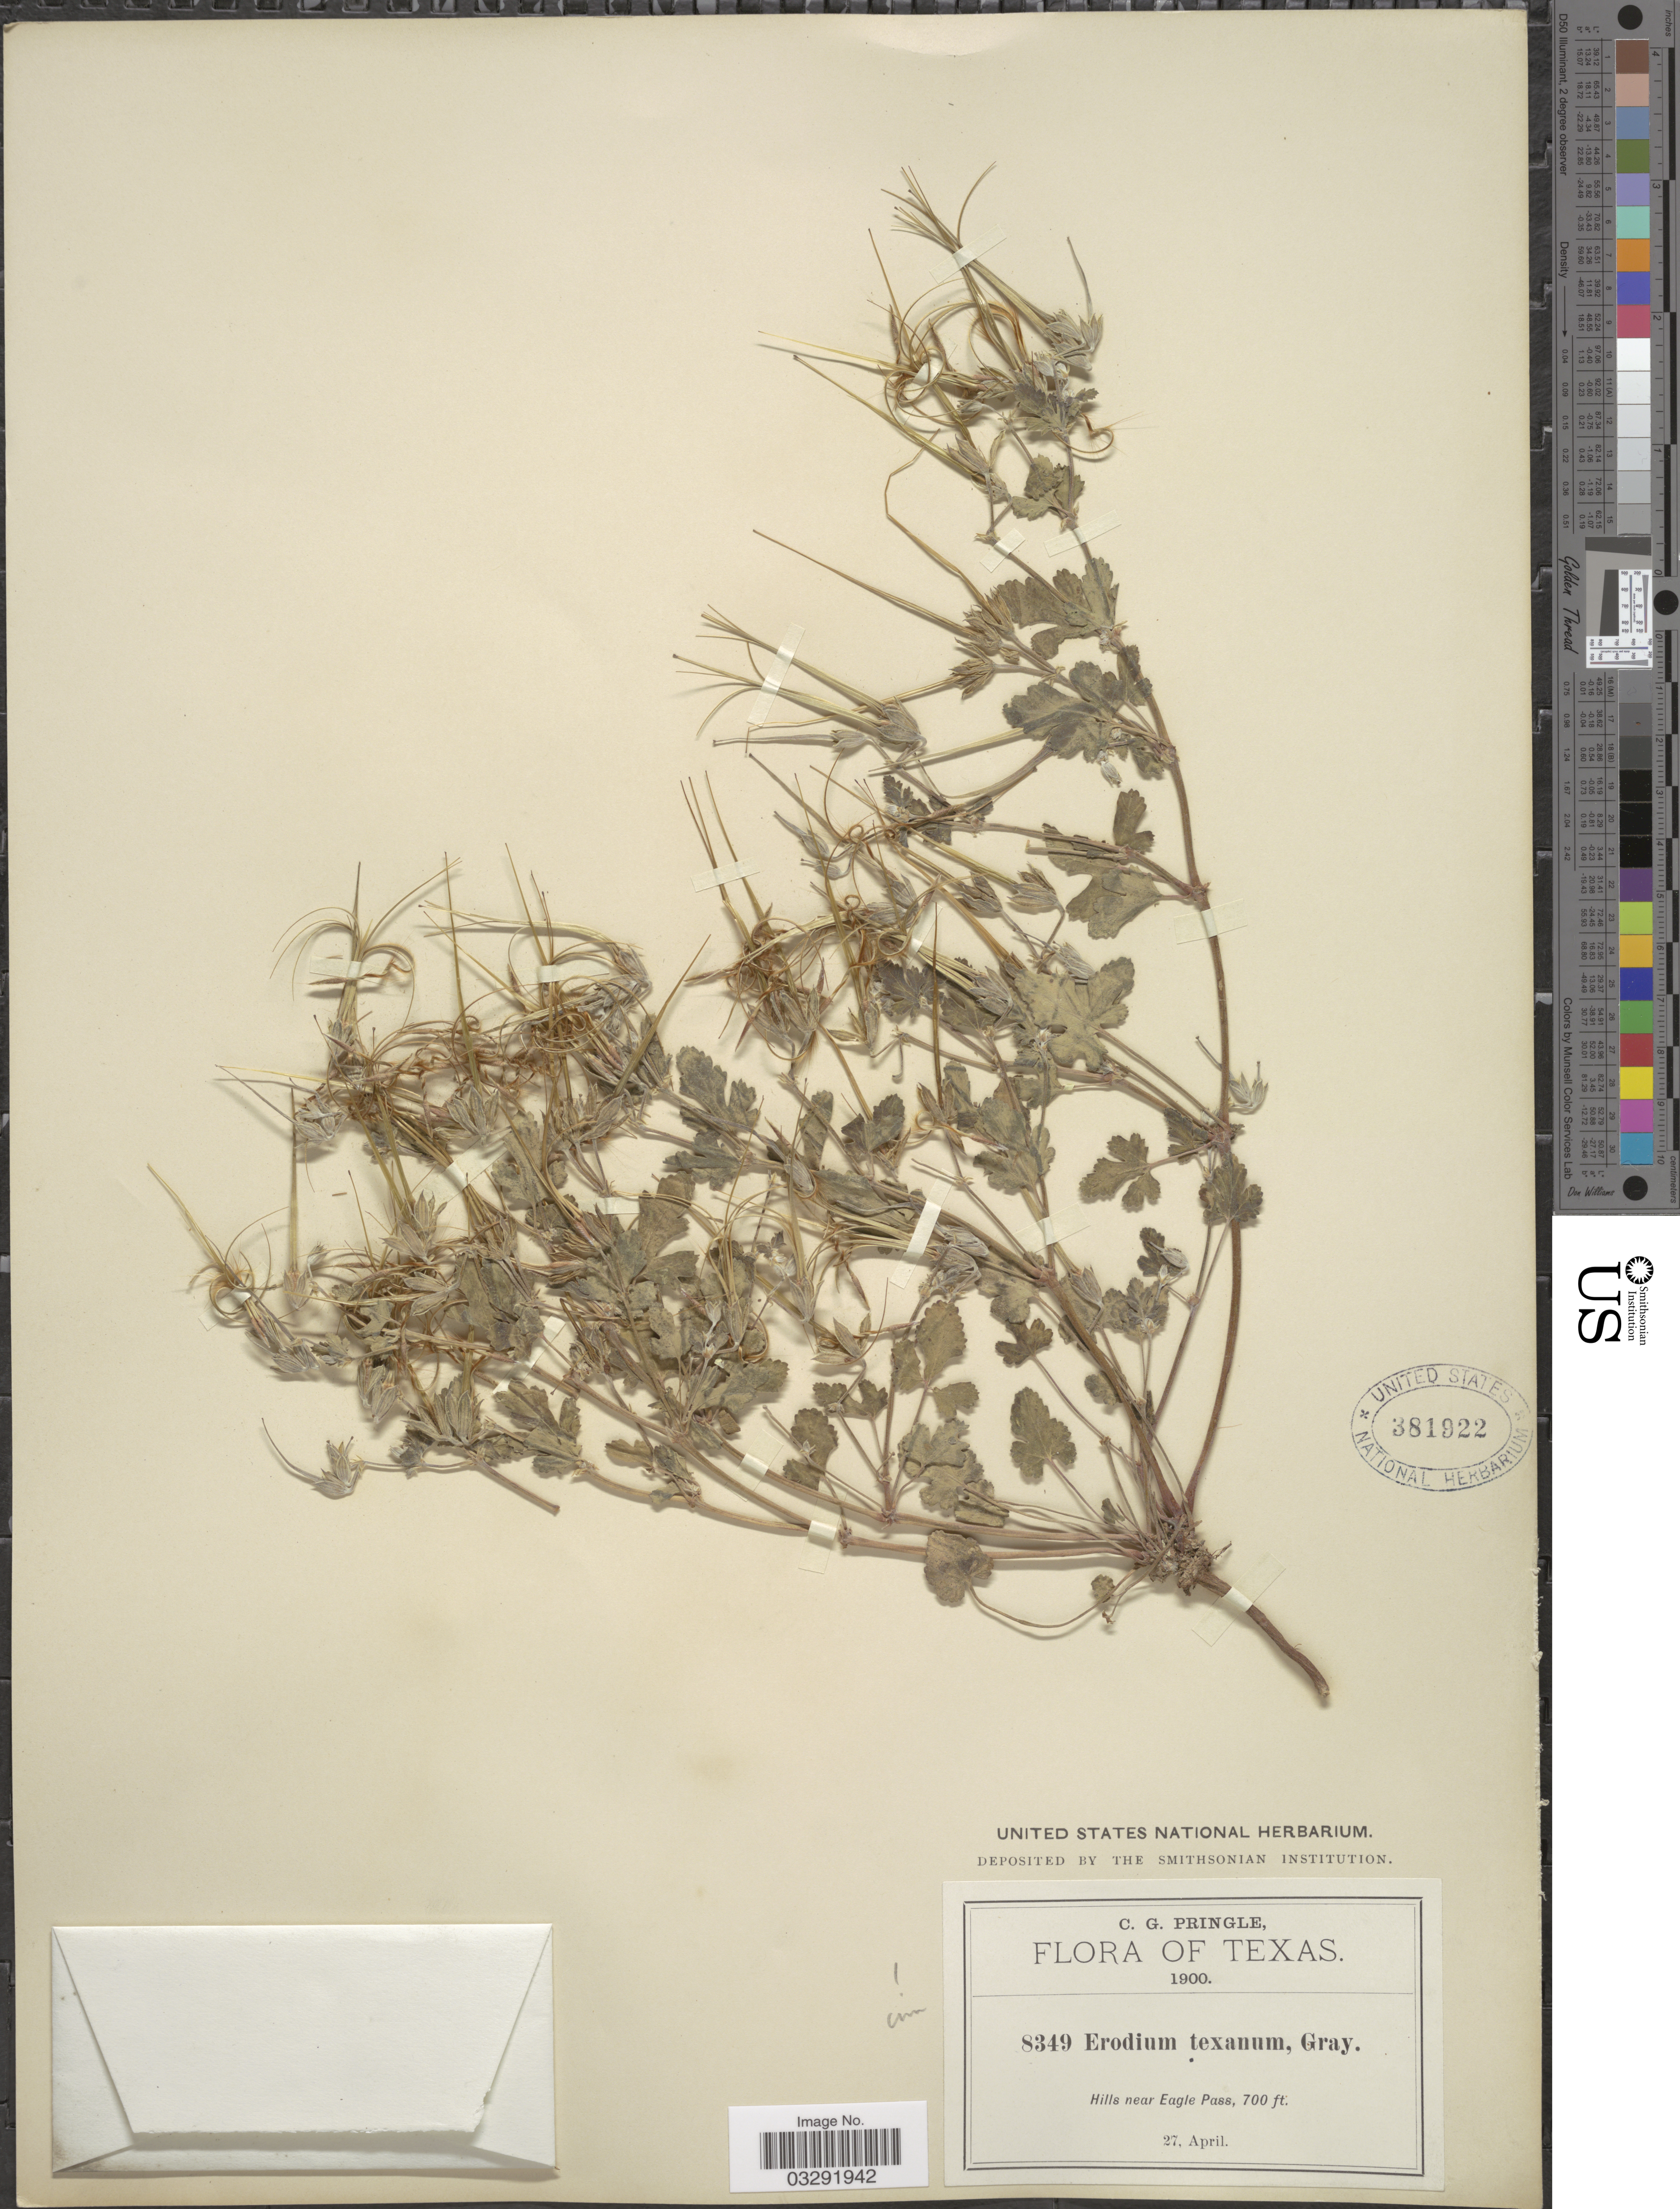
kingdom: Plantae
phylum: Tracheophyta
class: Magnoliopsida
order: Geraniales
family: Geraniaceae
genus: Erodium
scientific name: Erodium texanum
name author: A. Gray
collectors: C. G. Pringle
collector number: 8349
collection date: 1900-04-27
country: United States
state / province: Texas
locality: Hills near Eagle Pass.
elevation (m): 213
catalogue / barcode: US 381922